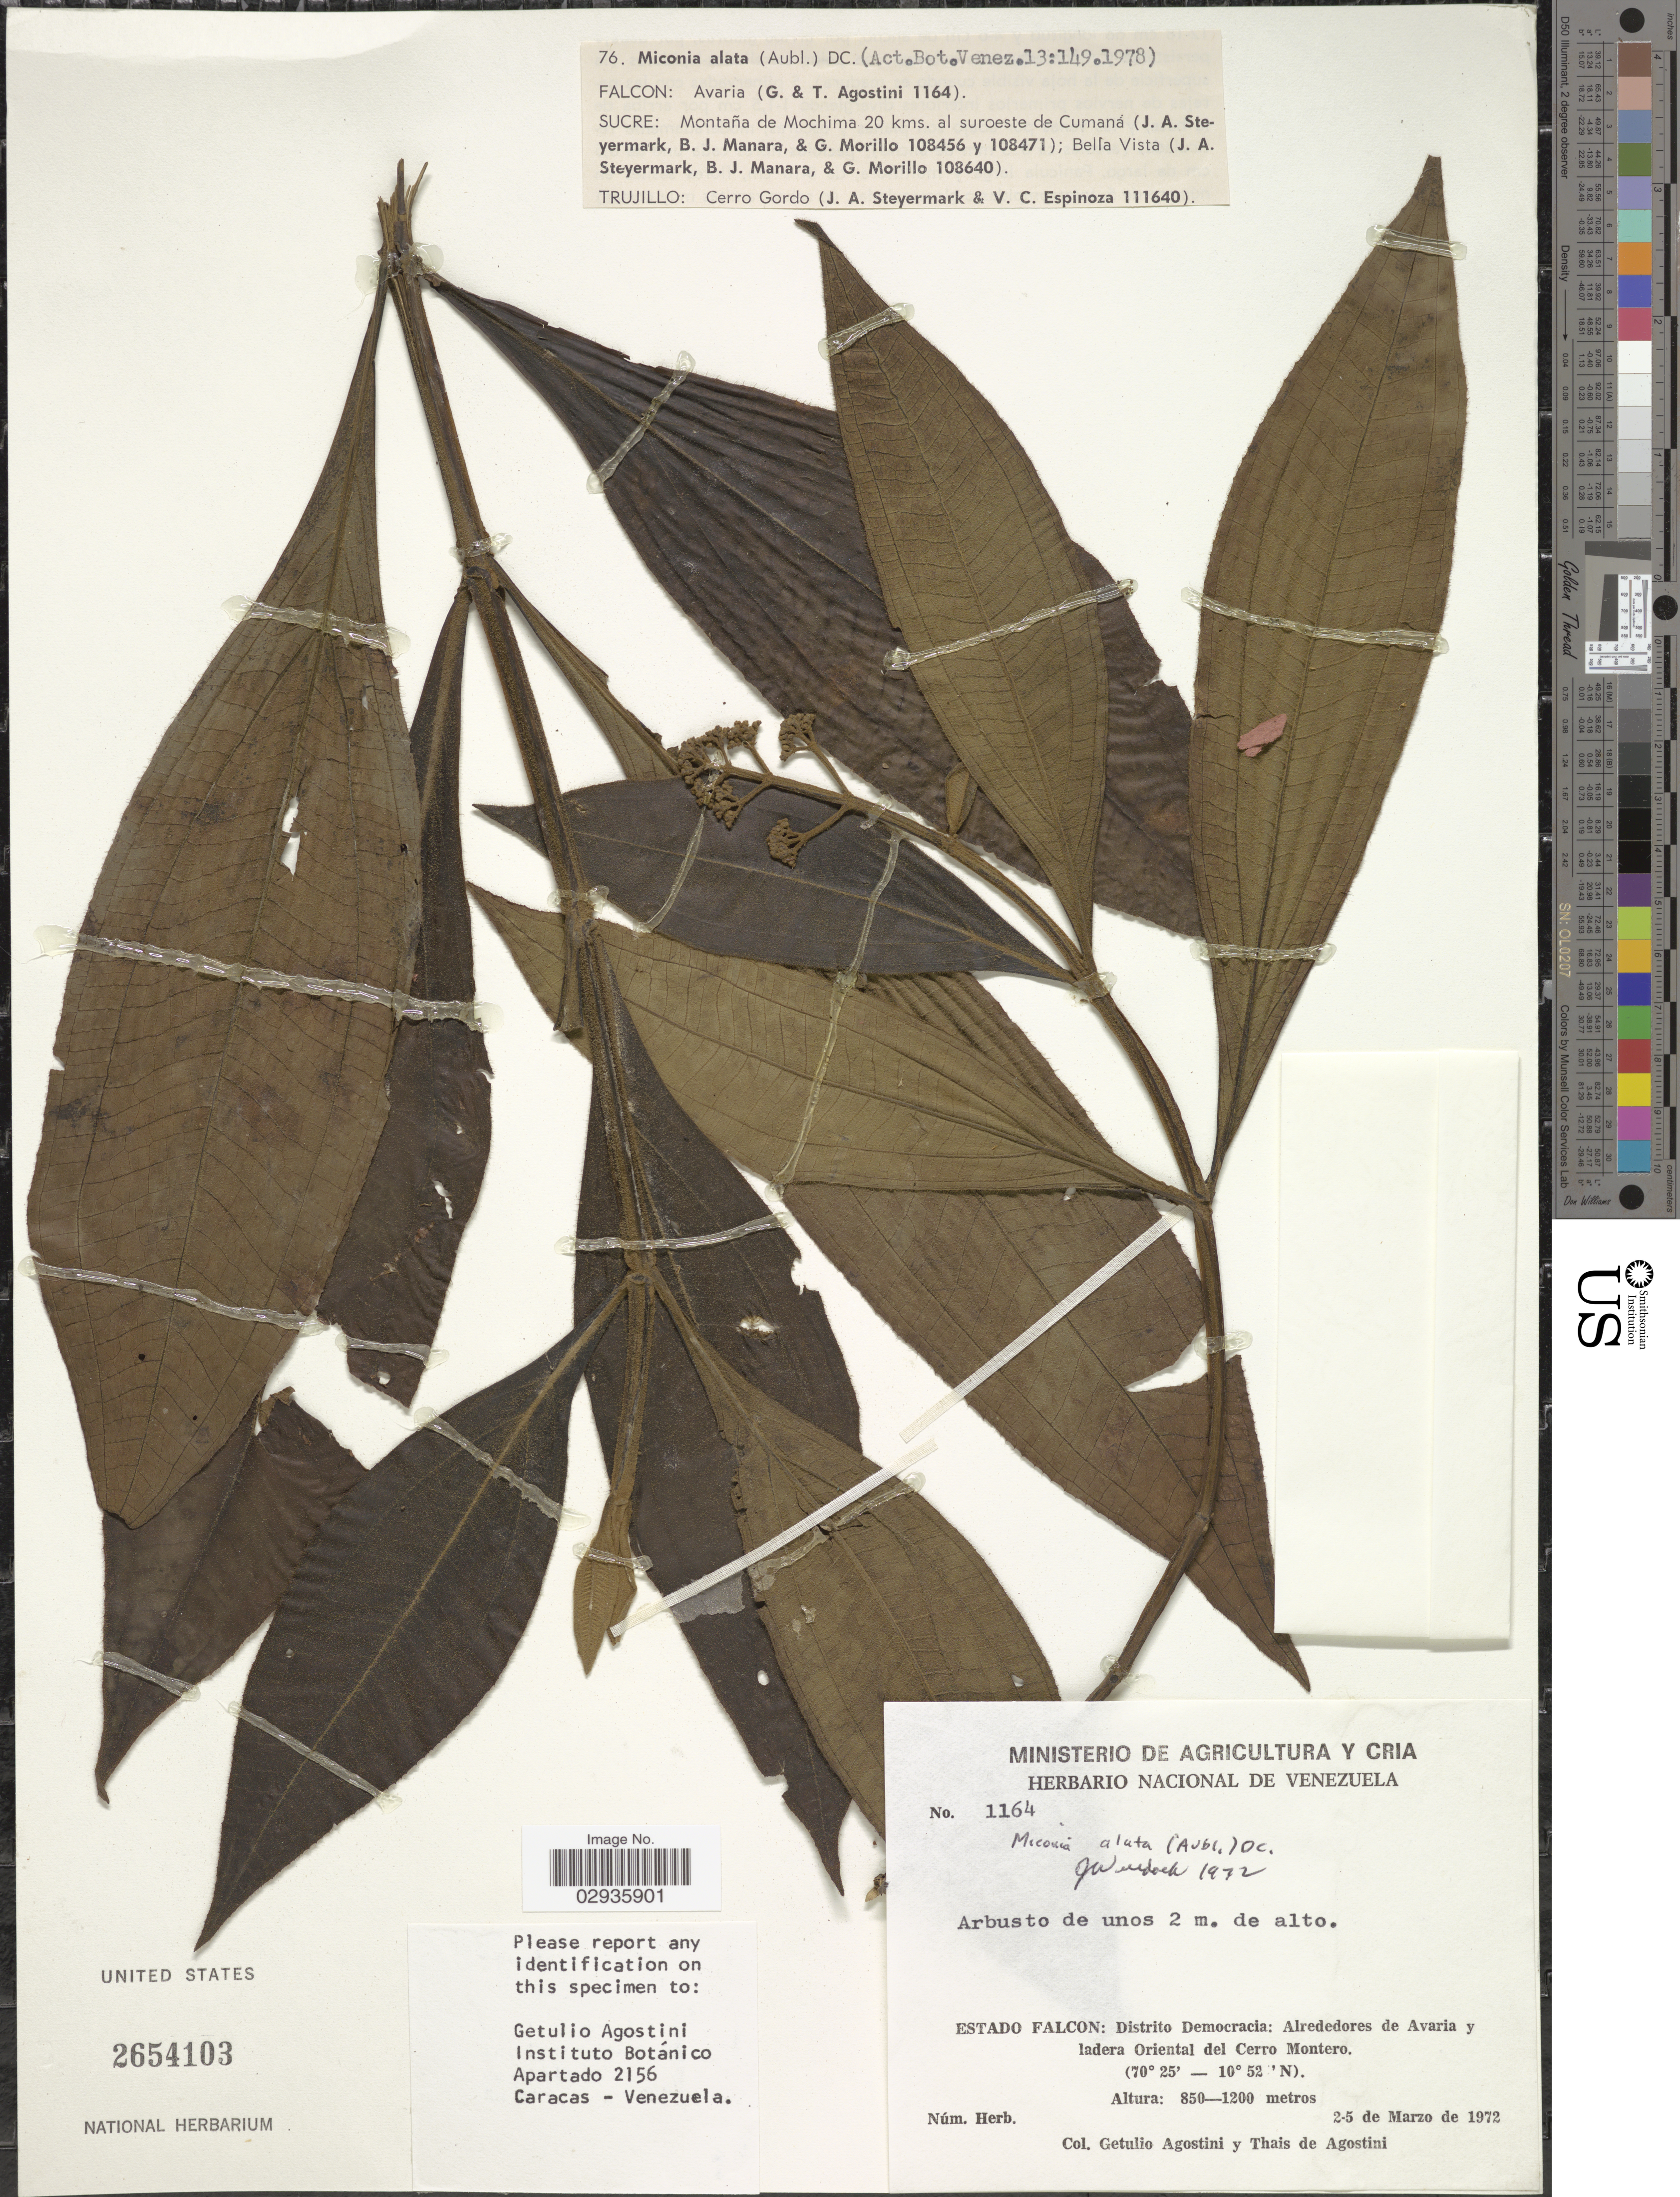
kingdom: Plantae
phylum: Tracheophyta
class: Magnoliopsida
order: Myrtales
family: Melastomataceae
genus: Miconia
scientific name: Miconia alata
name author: (Aubl.) DC.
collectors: G. Agostini & T. Agostini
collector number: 1164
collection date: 1972-03-02/1972-03-05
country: Venezuela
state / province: Falcón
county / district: Democracia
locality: Distrito Democracia: Alrededores de Avaria y ladera Oriental del Cerro Montero.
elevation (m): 850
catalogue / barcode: US 2654103